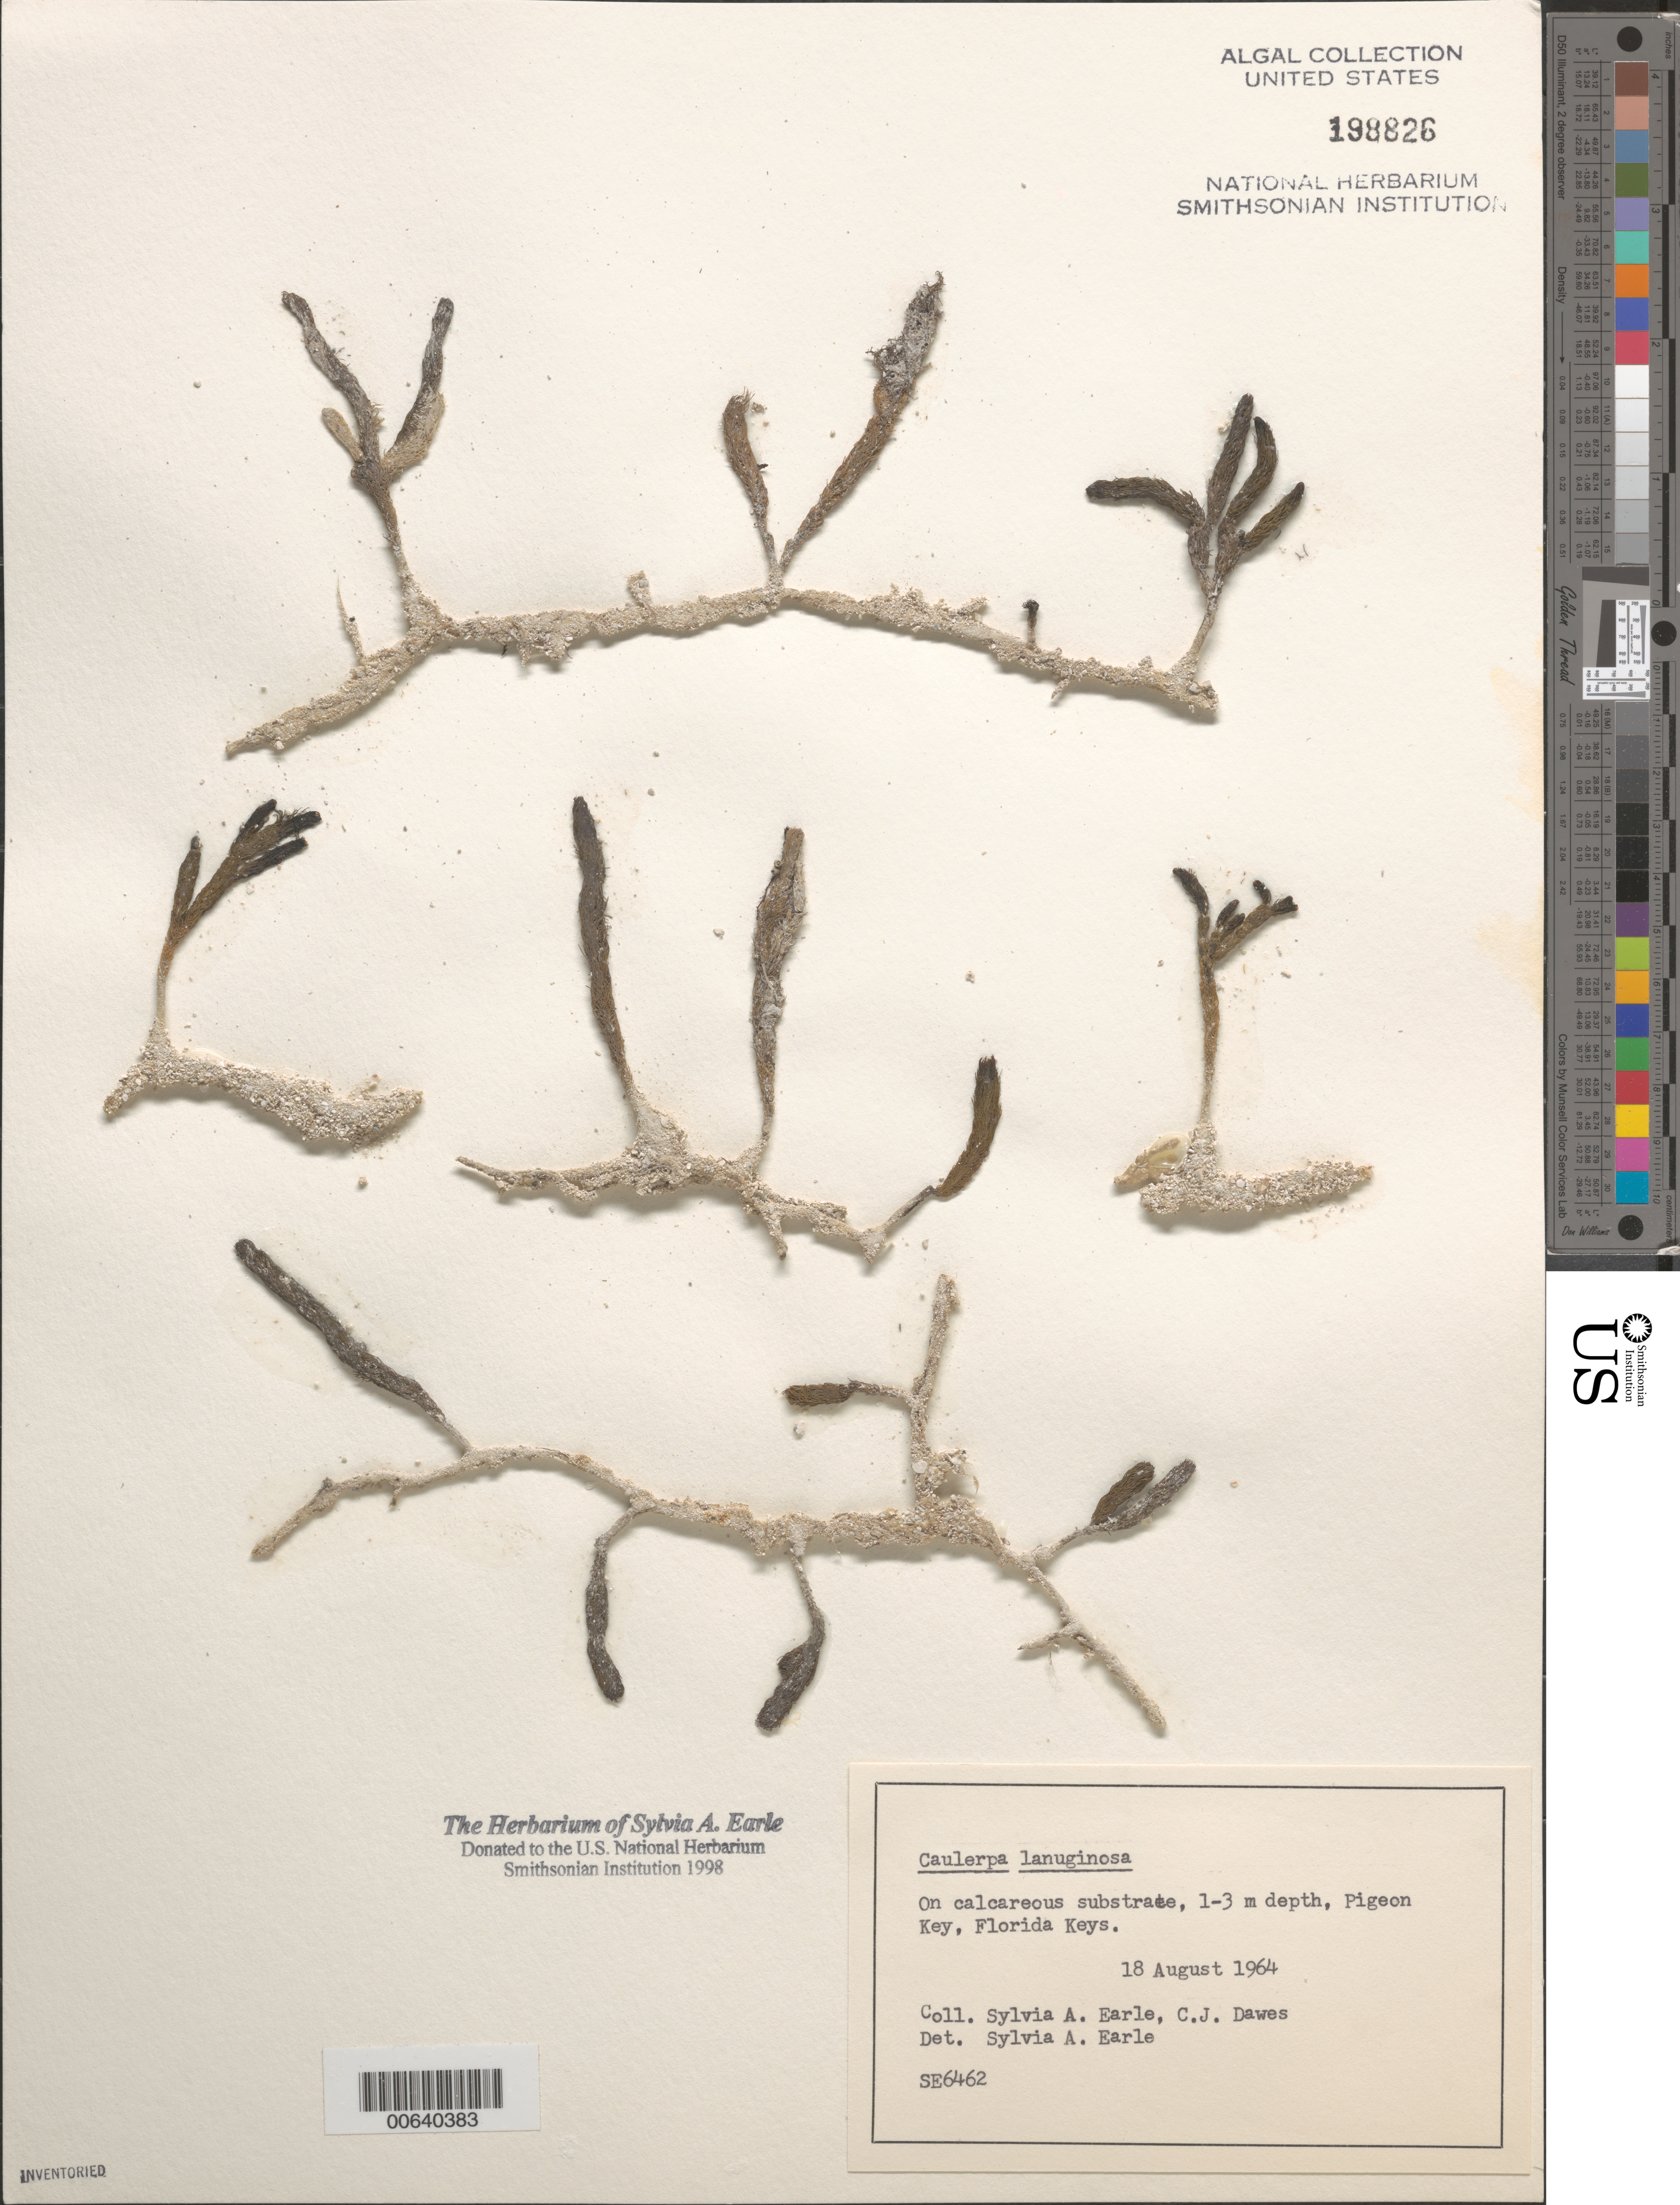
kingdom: Plantae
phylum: Chlorophyta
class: Ulvophyceae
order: Bryopsidales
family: Caulerpaceae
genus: Caulerpa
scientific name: Caulerpa lanuginosa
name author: J. Agardh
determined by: Earle, S. A.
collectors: S. A. Earle & C. Dawes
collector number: SE 6462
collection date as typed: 18 Aug 1964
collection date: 1964-08-18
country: United States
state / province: Florida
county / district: Monroe County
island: Pigeon Key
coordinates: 24 42.2'N, 81 9.3'W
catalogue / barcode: US 198826